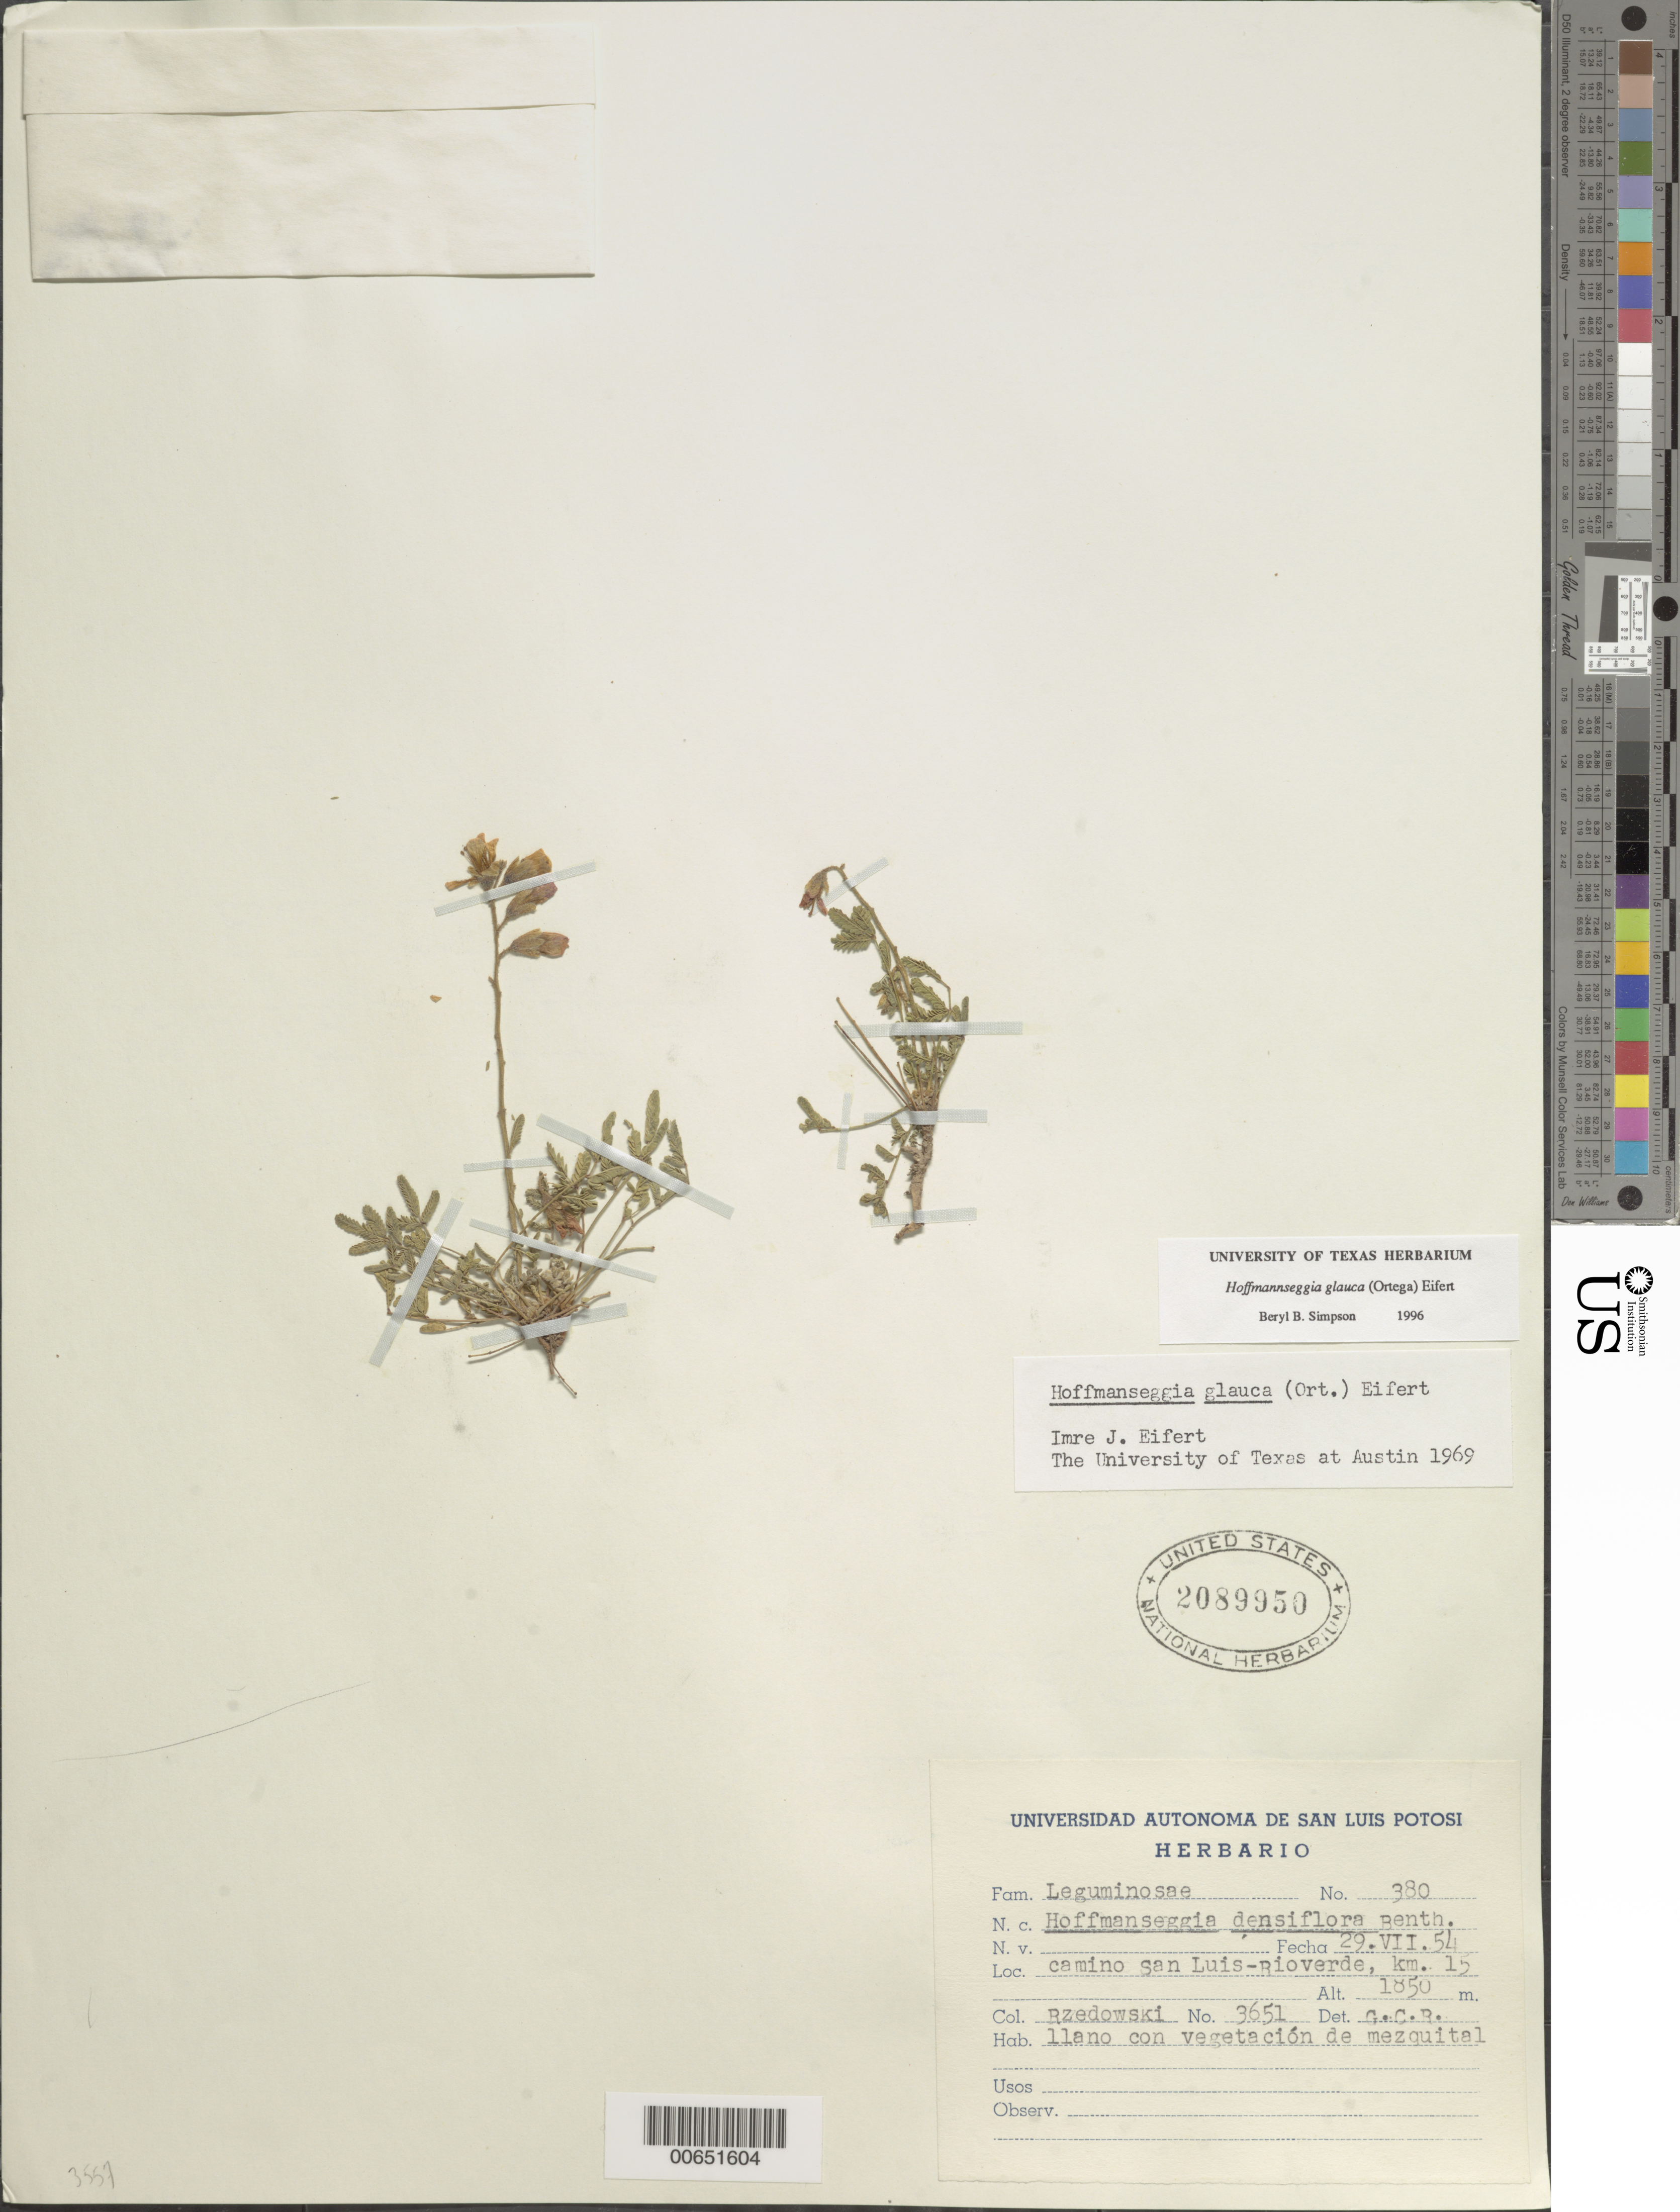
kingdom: Plantae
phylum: Tracheophyta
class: Magnoliopsida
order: Fabales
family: Fabaceae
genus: Hoffmannseggia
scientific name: Hoffmannseggia glauca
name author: (Ortega) Eifert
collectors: J. Rzedowski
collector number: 3651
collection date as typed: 29 Jul 1954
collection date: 1954-07-29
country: Mexico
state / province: San Luis Potosí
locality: Camino, San Luis-Rioverde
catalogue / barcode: US 2089950